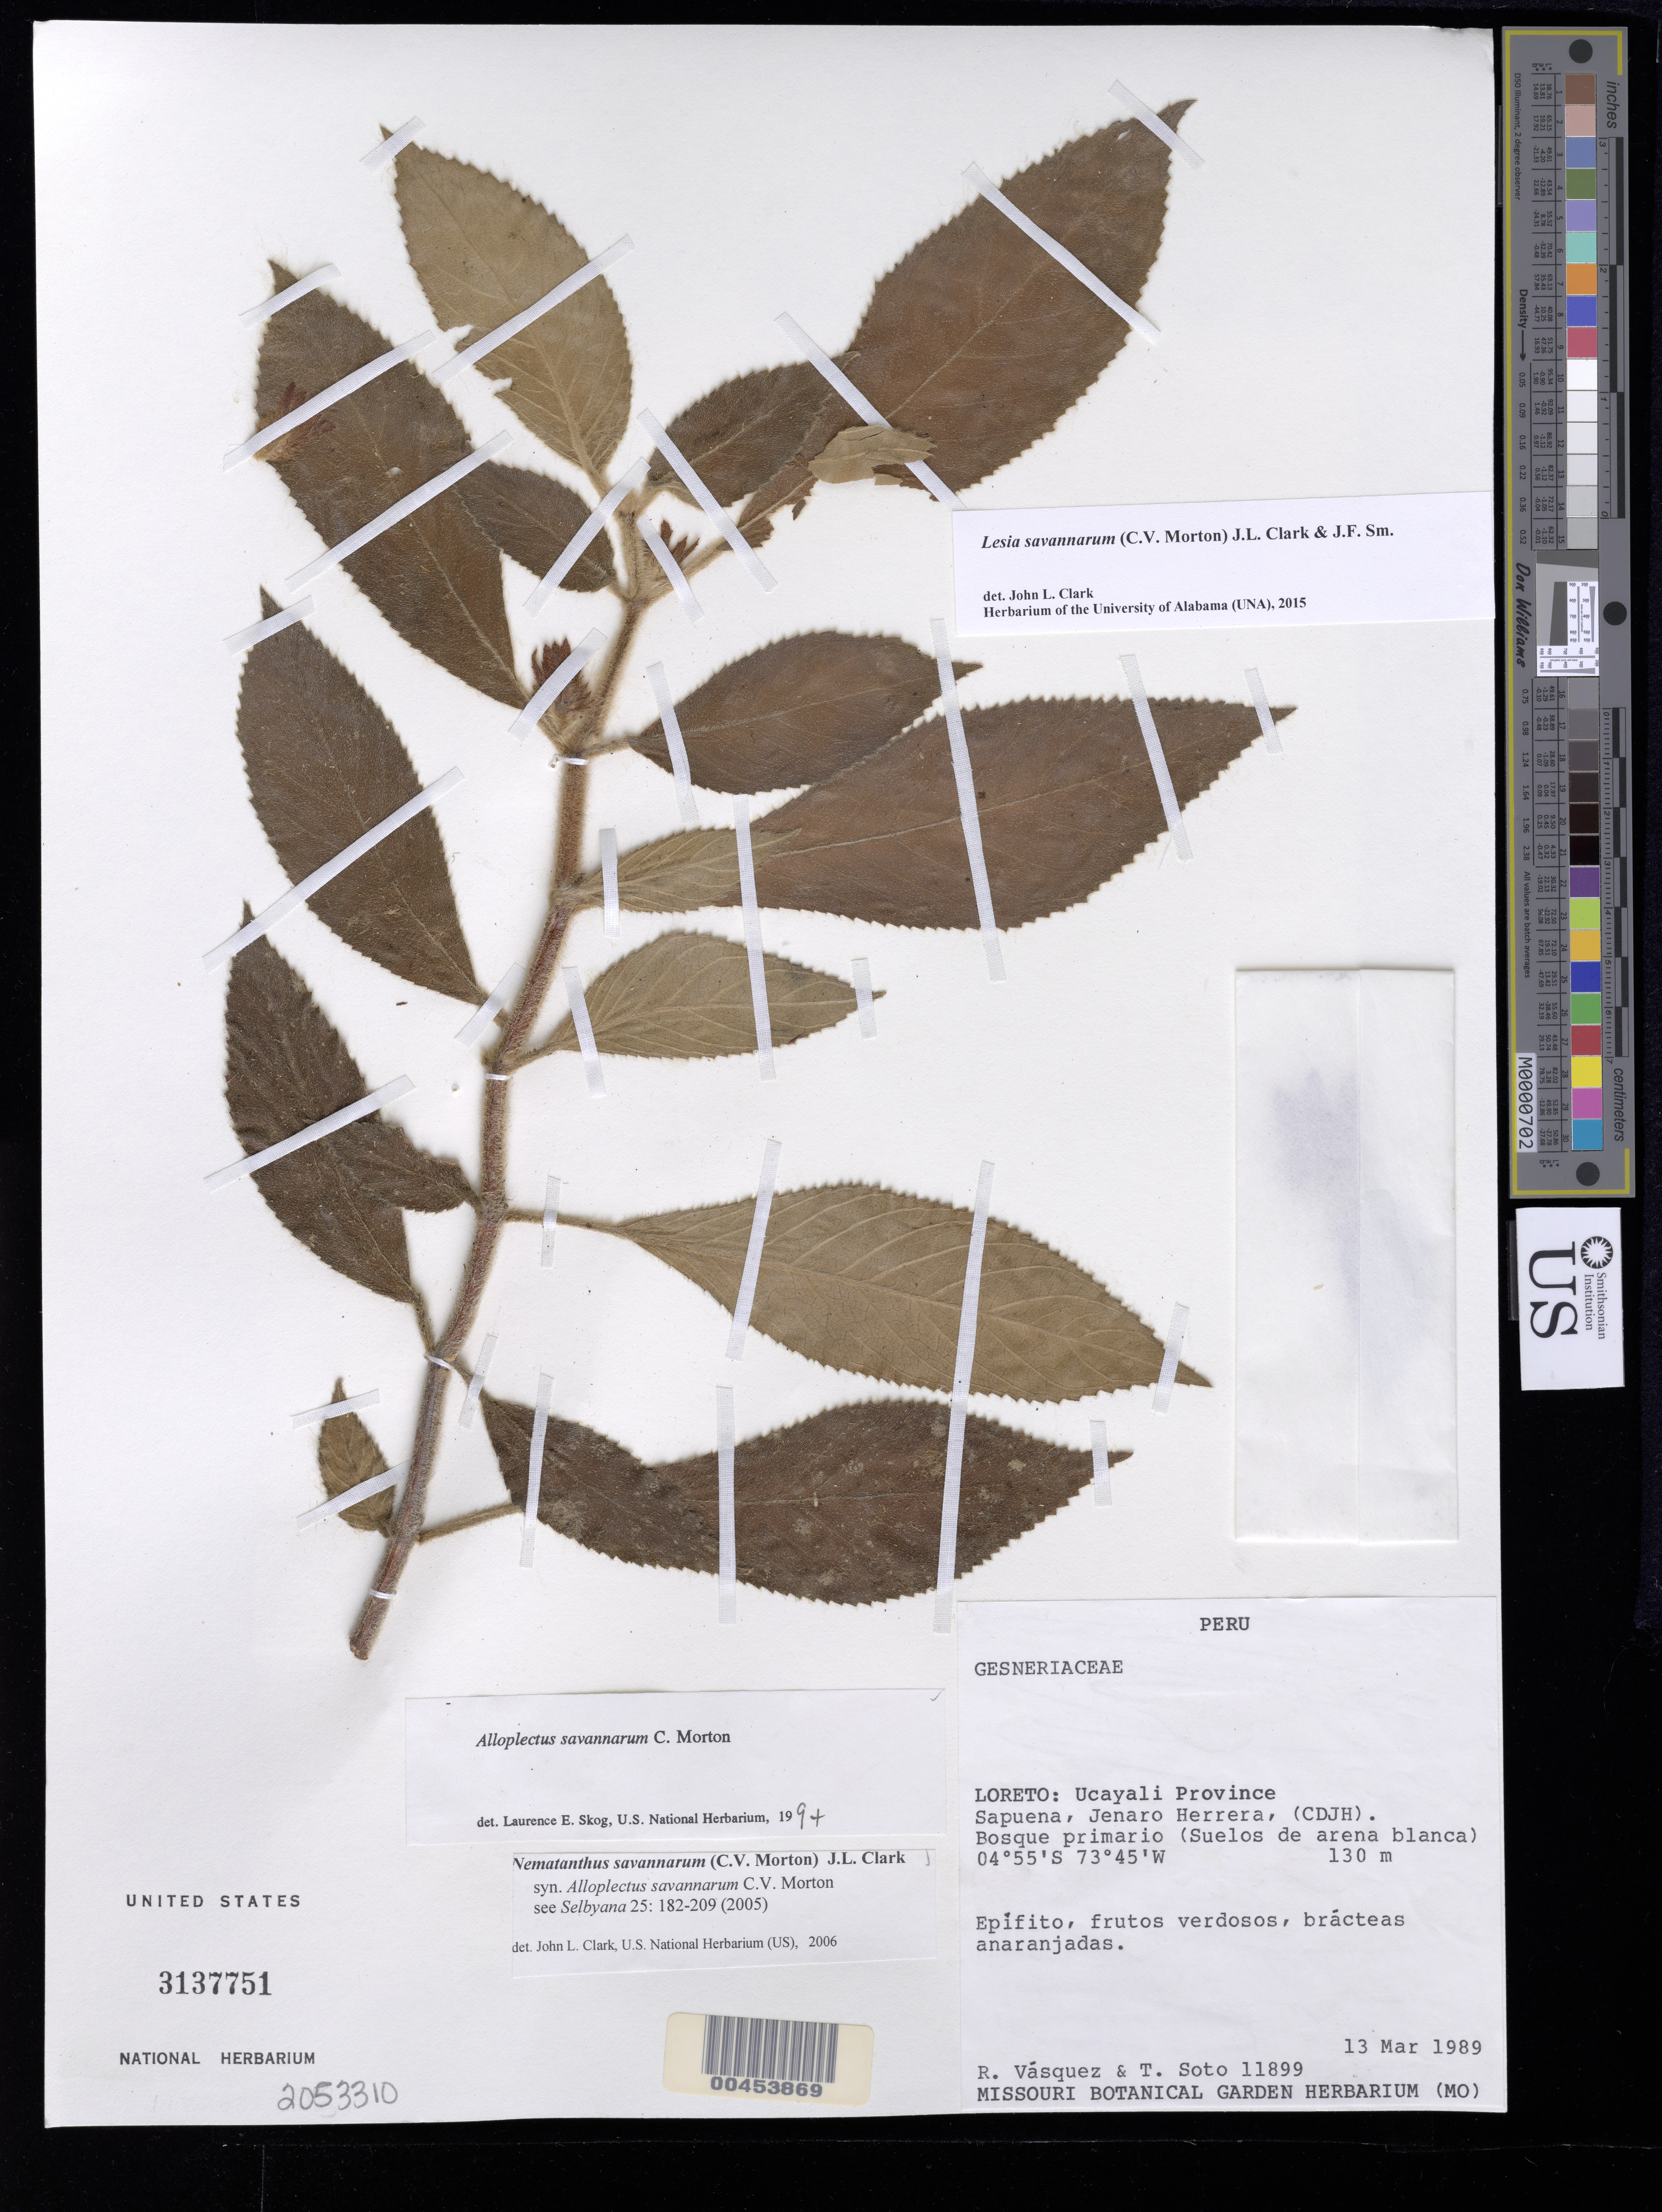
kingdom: Plantae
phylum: Tracheophyta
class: Magnoliopsida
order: Lamiales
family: Gesneriaceae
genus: Nematanthus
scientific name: Nematanthus savannarum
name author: (C.V. Morton in Maguire) J.L. Clark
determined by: Clark, J. L., (SEL), The Marie Selby Botanical Garden (UNITED STATES)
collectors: R. Vásquez & T. Soto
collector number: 11899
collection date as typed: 13 Mar 1989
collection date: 1989-03-13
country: Peru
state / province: Loreto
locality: Prov. Ucayali, Sapuena, Jenaro Herrera (CDJH)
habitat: Bosque primario (suelos de arena blanca)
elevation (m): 130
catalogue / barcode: US 3137751